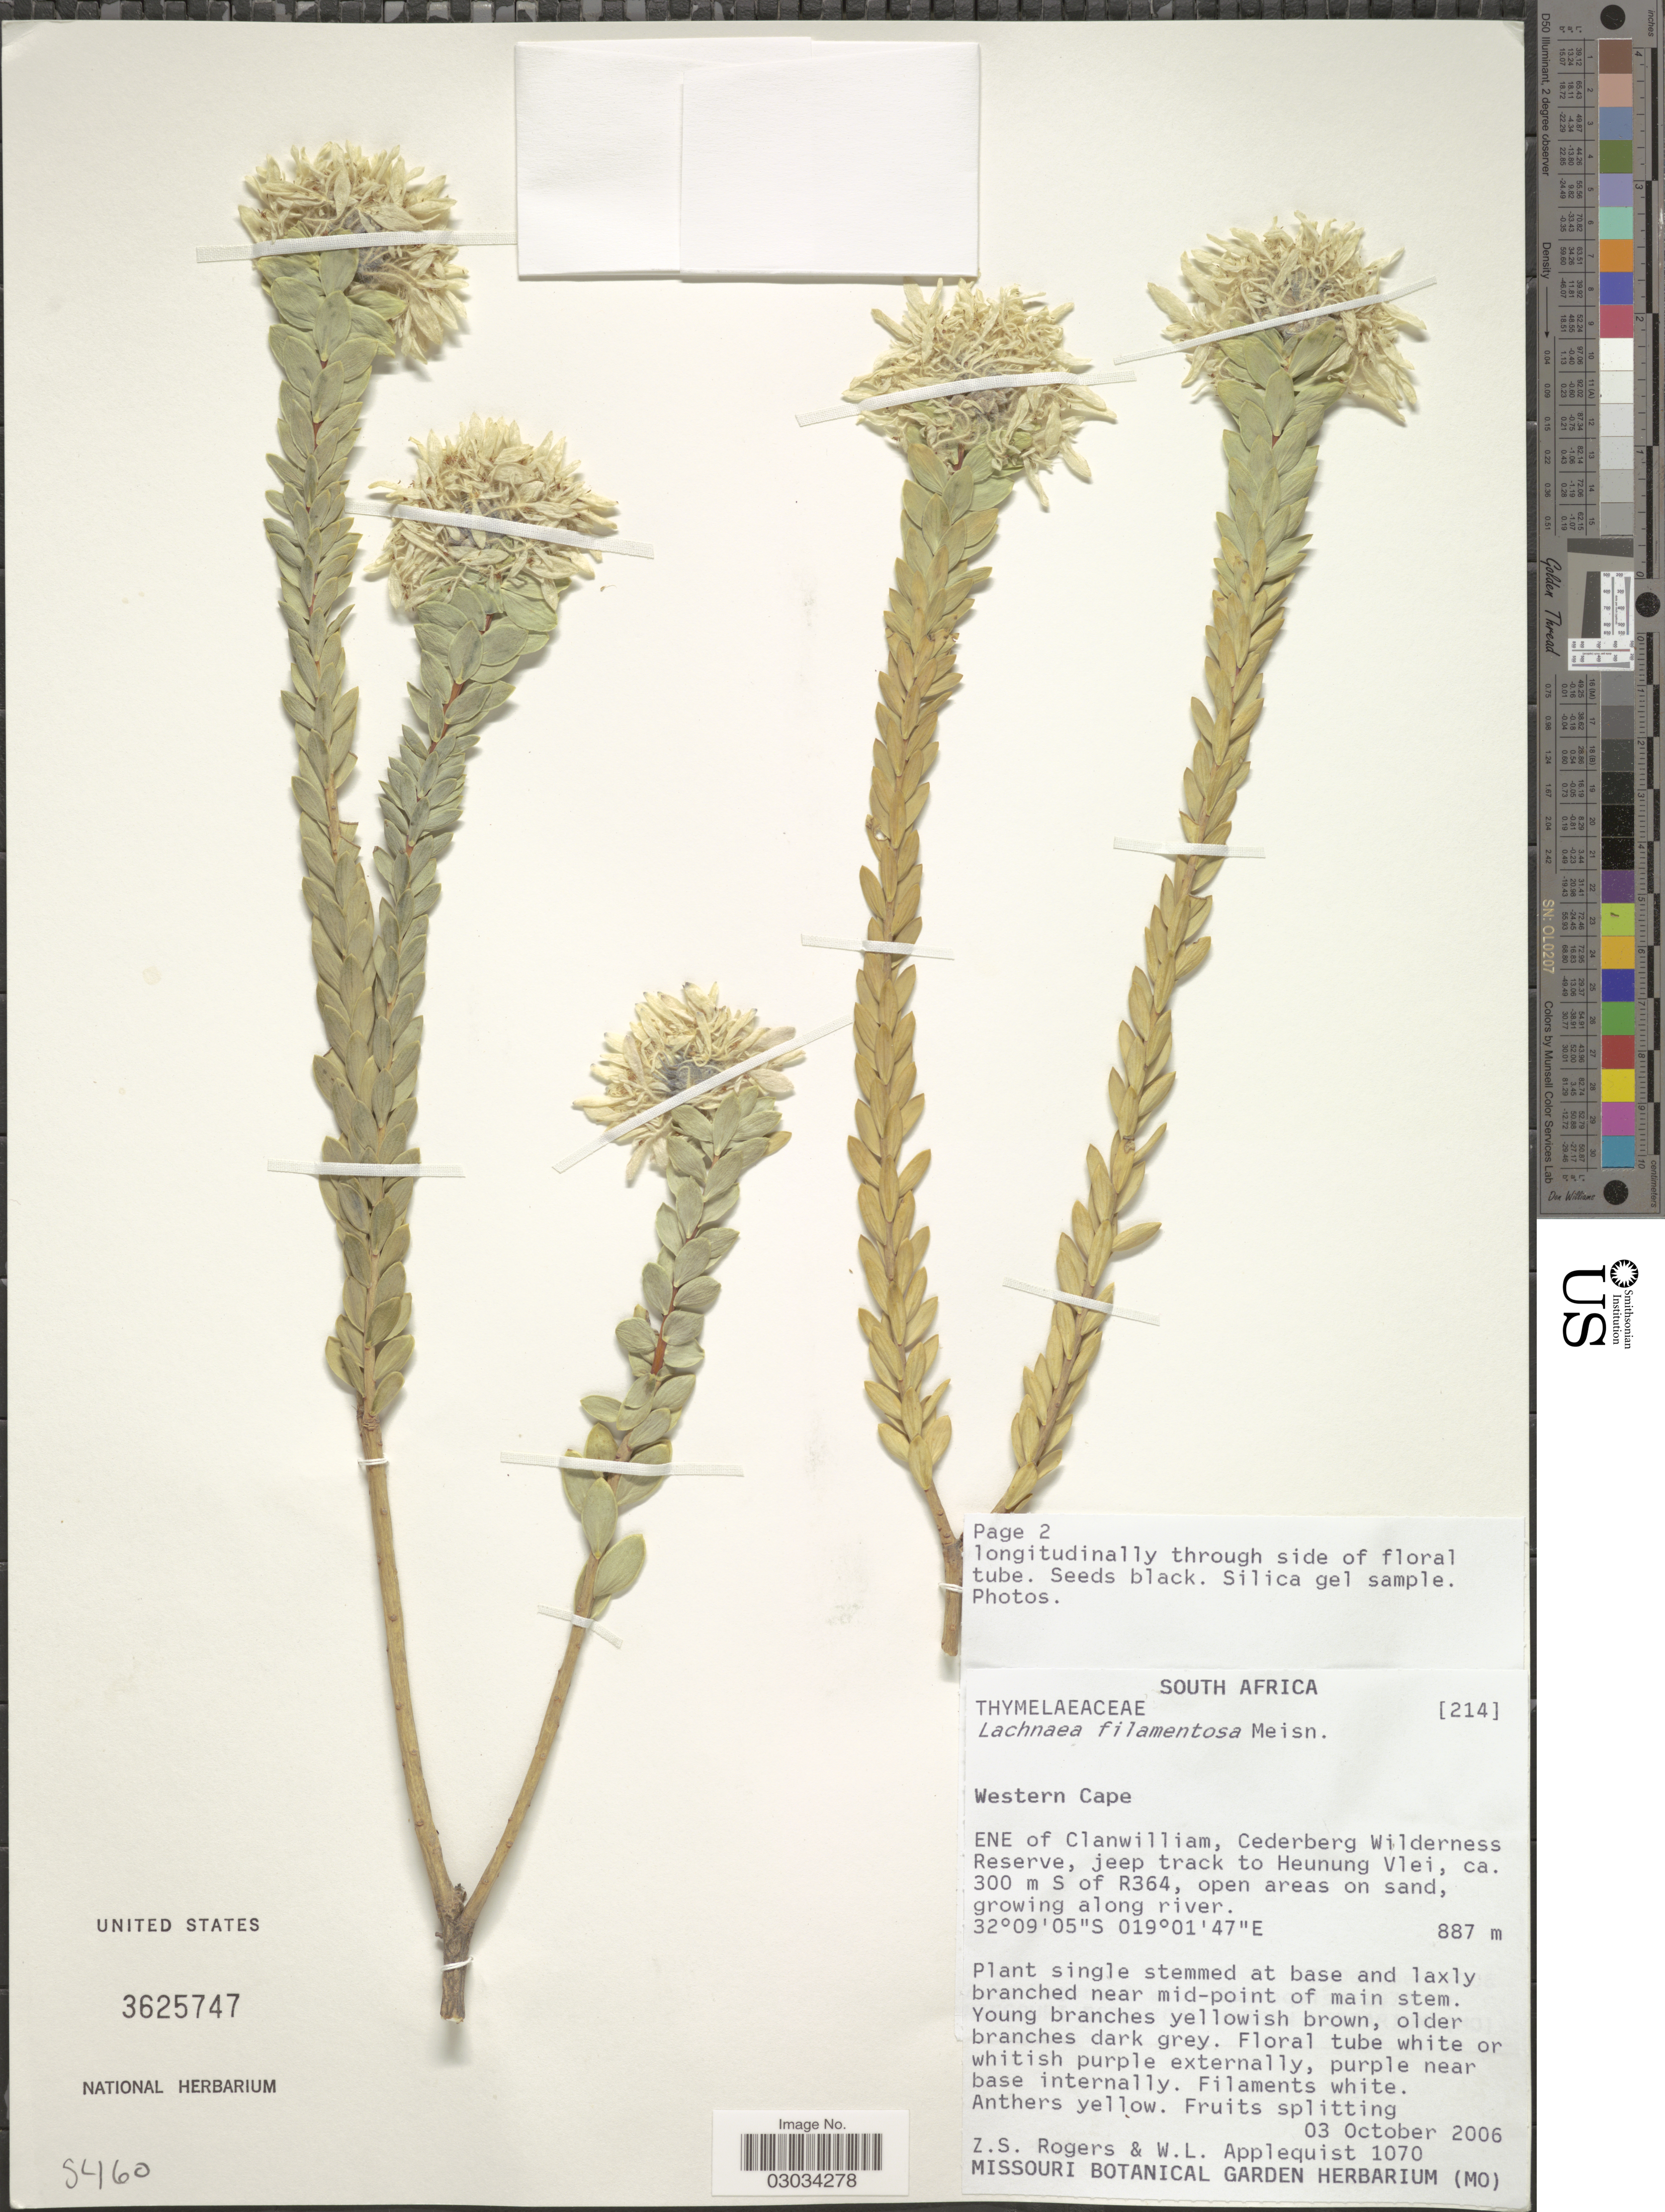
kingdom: Plantae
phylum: Tracheophyta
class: Magnoliopsida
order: Malvales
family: Thymelaeaceae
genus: Lachnaea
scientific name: Lachnaea filamentosa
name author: Meisn.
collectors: Z. S. Rogers & W. Applequist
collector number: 1070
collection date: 2006-10-03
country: South Africa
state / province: Western Cape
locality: ENE of Clanwilliam, Cederberg Wilderness Reserve, jeep track to Heunung Vlei, ca. 300 m S of R364, open areas on sand, growing along river.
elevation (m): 887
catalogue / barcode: US 3625747